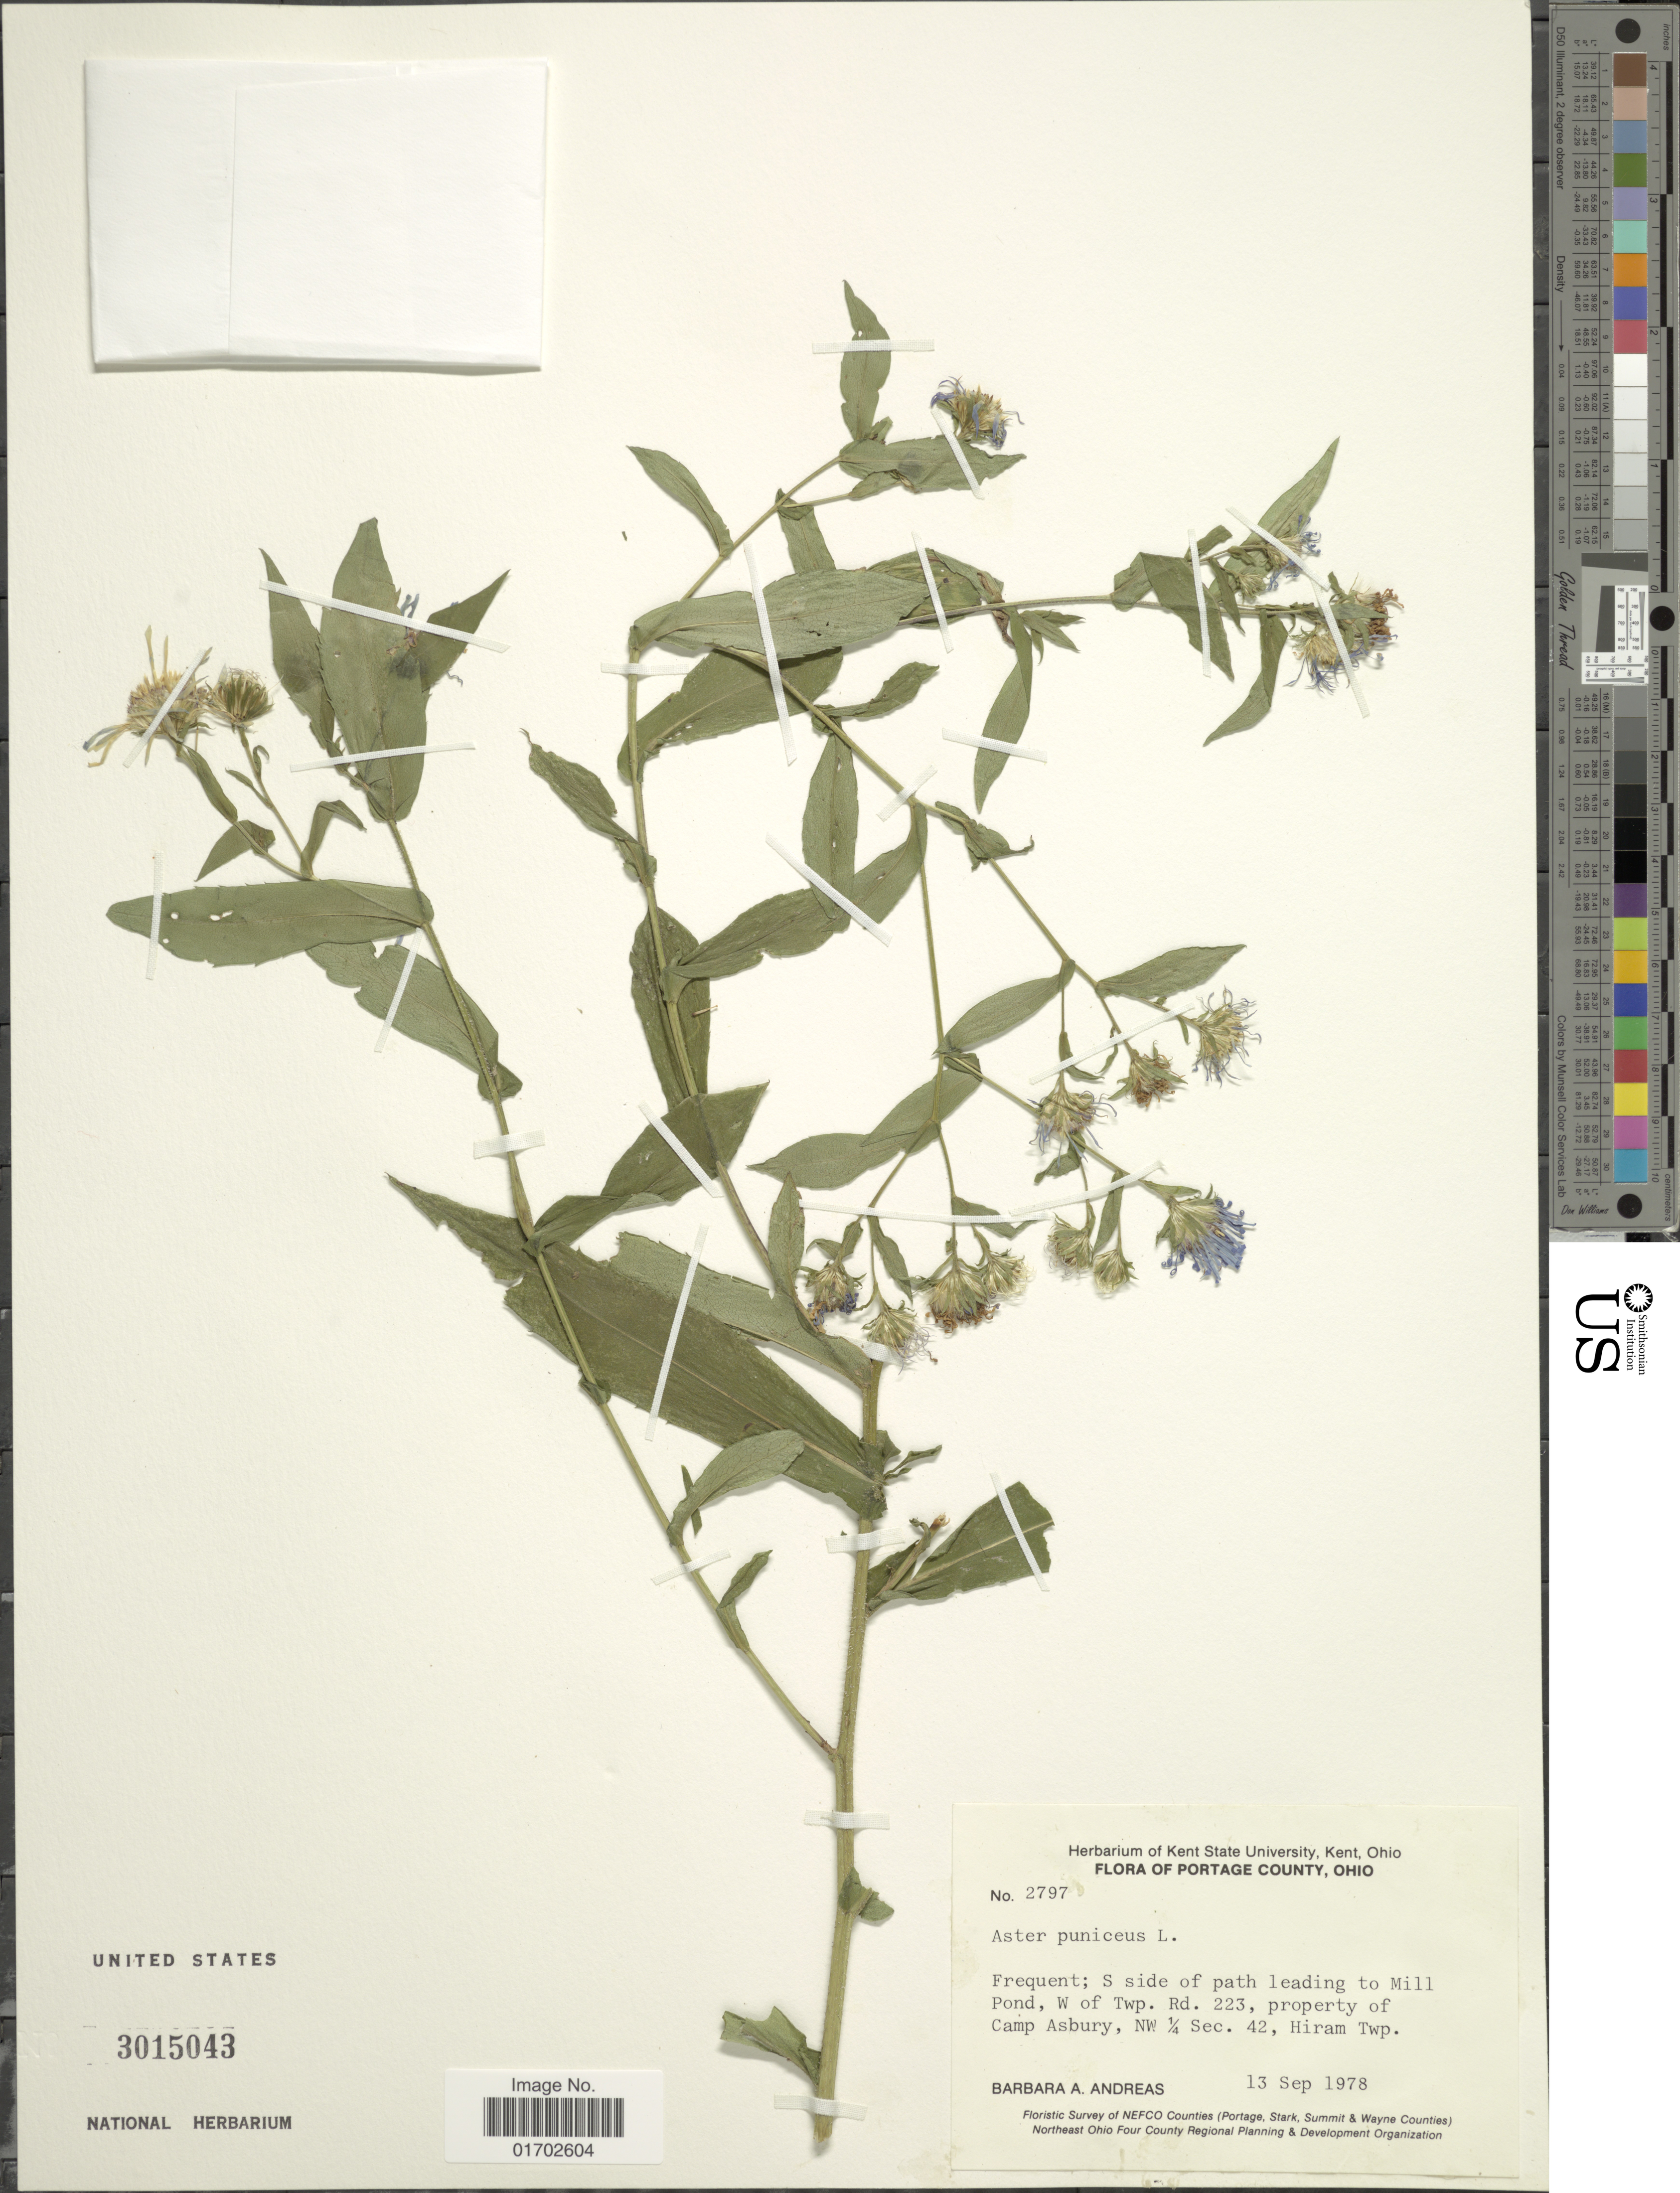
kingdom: Plantae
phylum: Tracheophyta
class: Magnoliopsida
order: Asterales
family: Asteraceae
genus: Symphyotrichum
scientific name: Symphyotrichum puniceum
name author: (L.) Á. Löve & D. Löve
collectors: B. A. Andreas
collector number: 2797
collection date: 1978-09-13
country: United States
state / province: Ohio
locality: Portage County, Frequent; S side of path leading to Mill Pond, W of Twp. Rd. 223, property of Camp Asbury, NW ¼ Sec. 42, Hiram Twp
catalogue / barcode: US 3015043